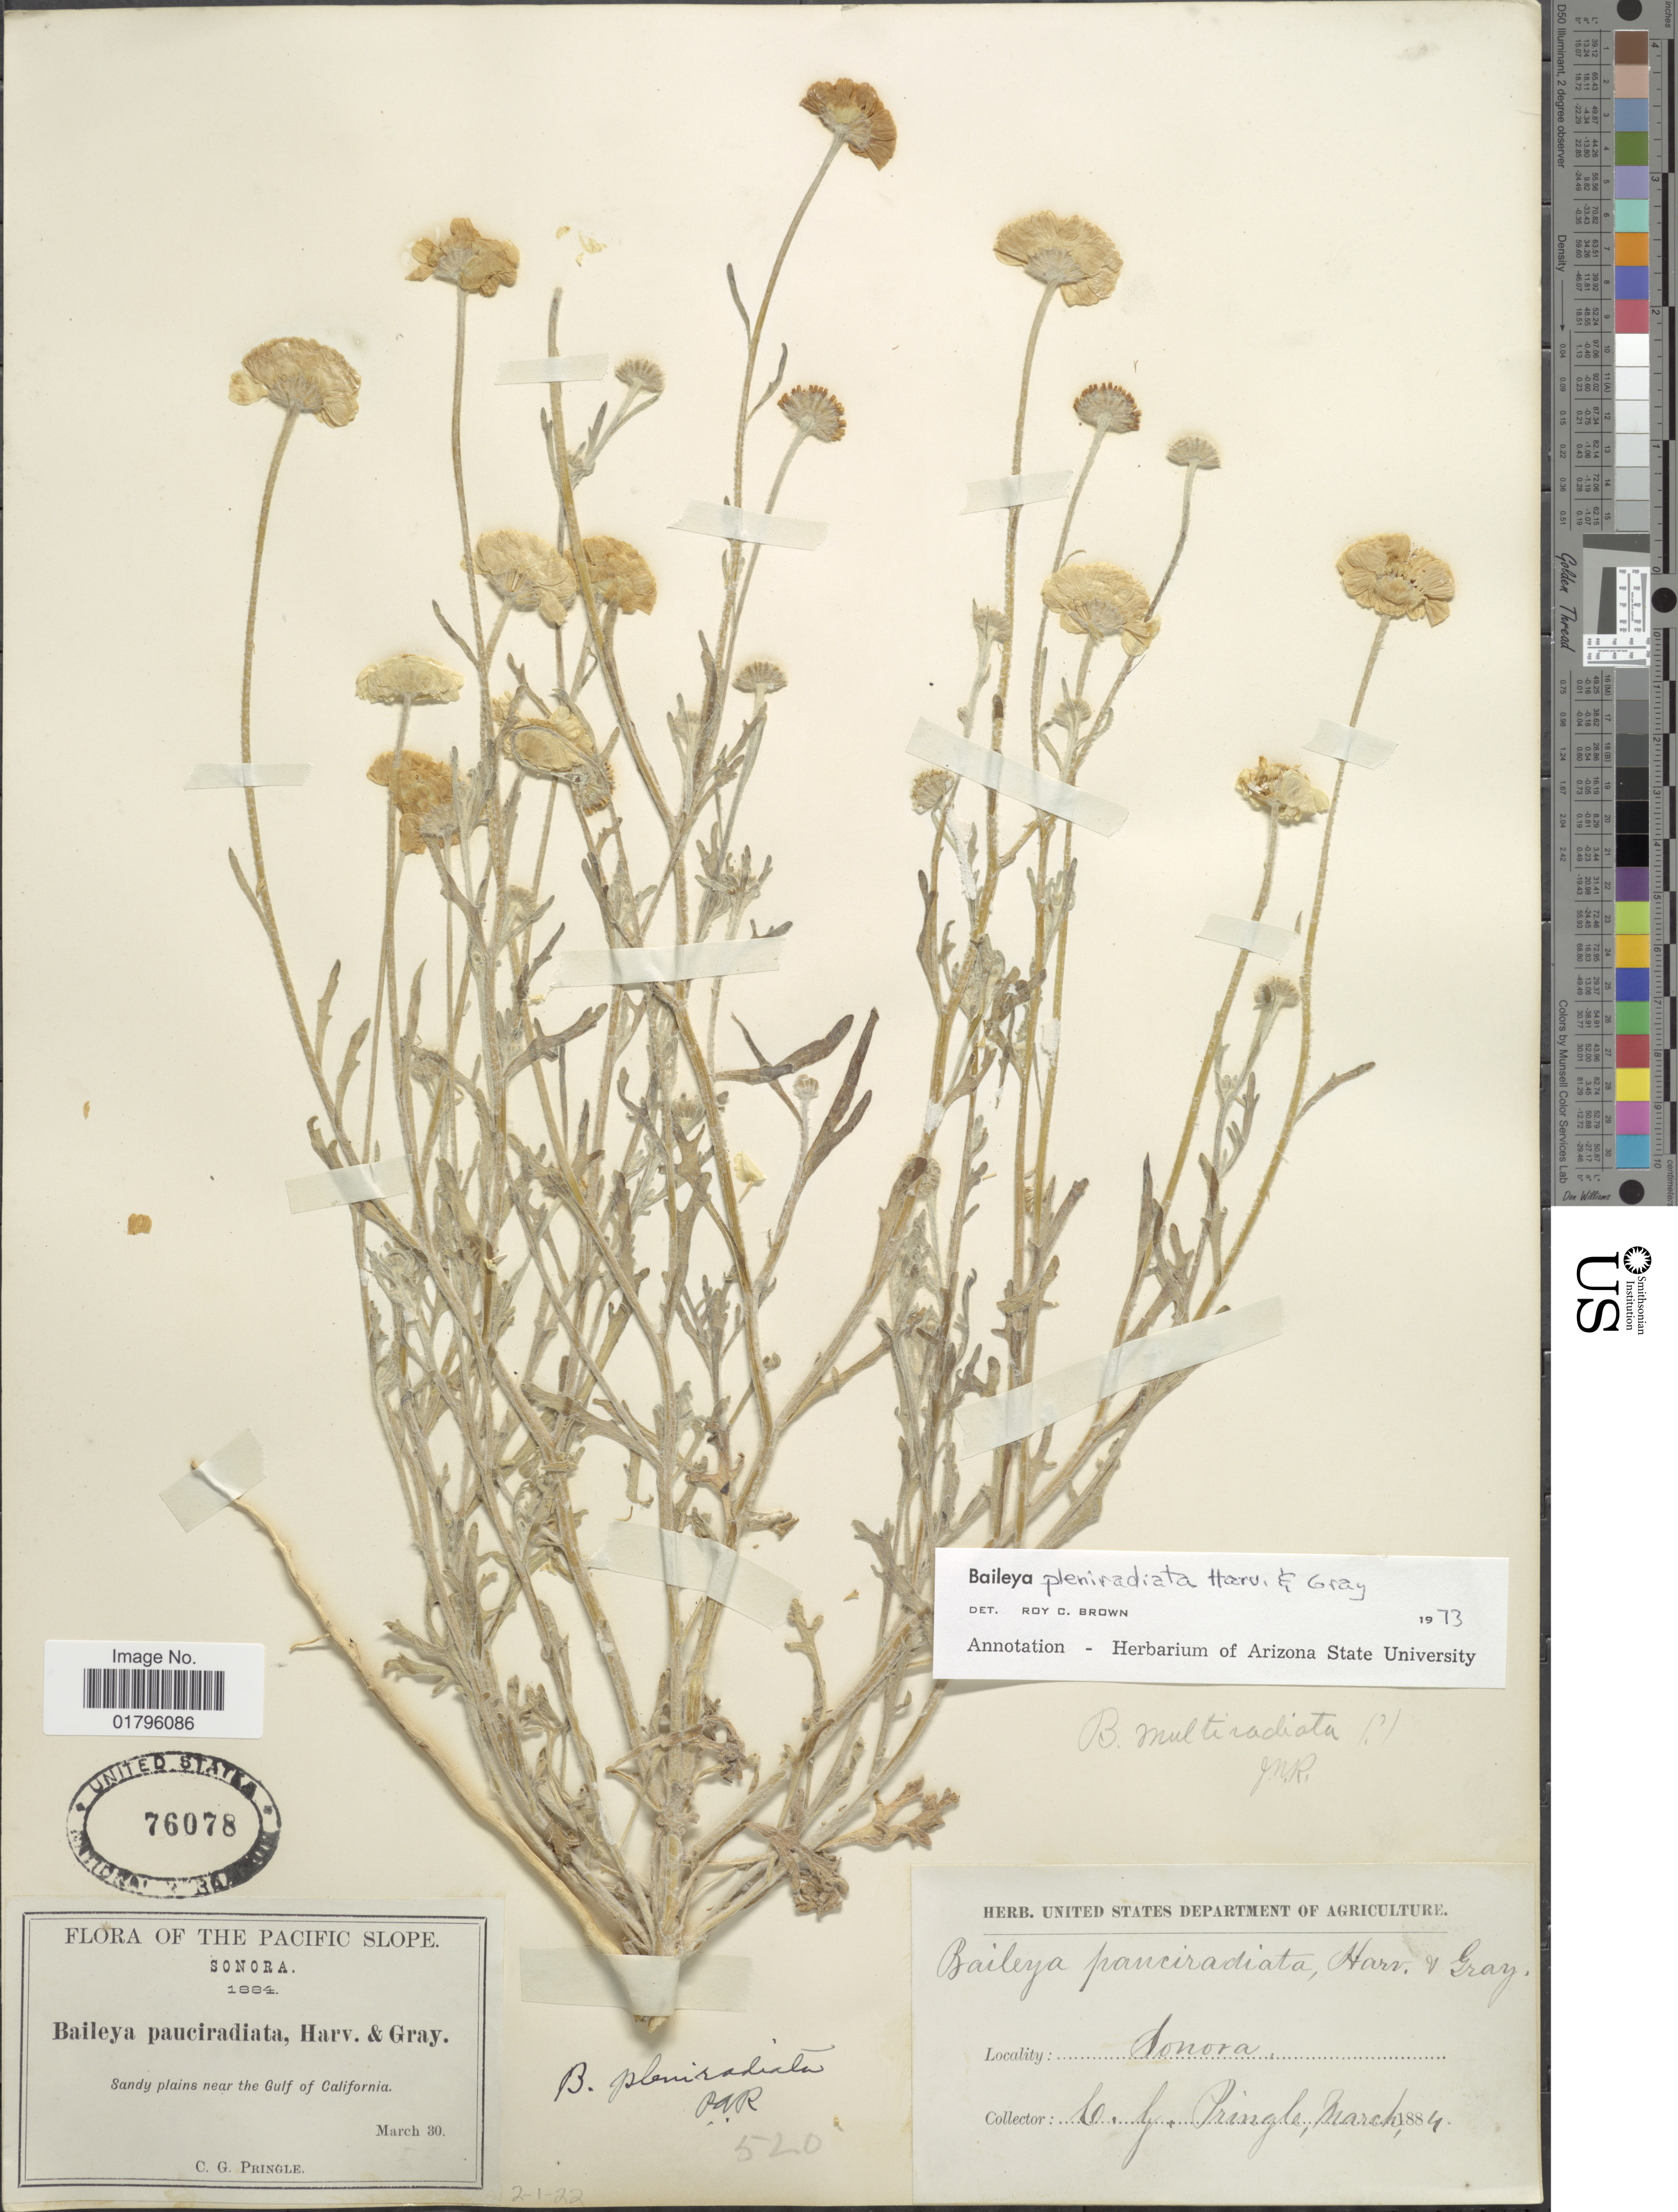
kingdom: Plantae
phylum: Tracheophyta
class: Magnoliopsida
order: Asterales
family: Asteraceae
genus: Baileya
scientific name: Baileya pleniradiata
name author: Harv. & A. Gray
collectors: C. G. Pringle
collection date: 1884-03-30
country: Mexico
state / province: Sonora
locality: Pacific Slope. near the Gulf of California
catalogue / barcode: US 76078